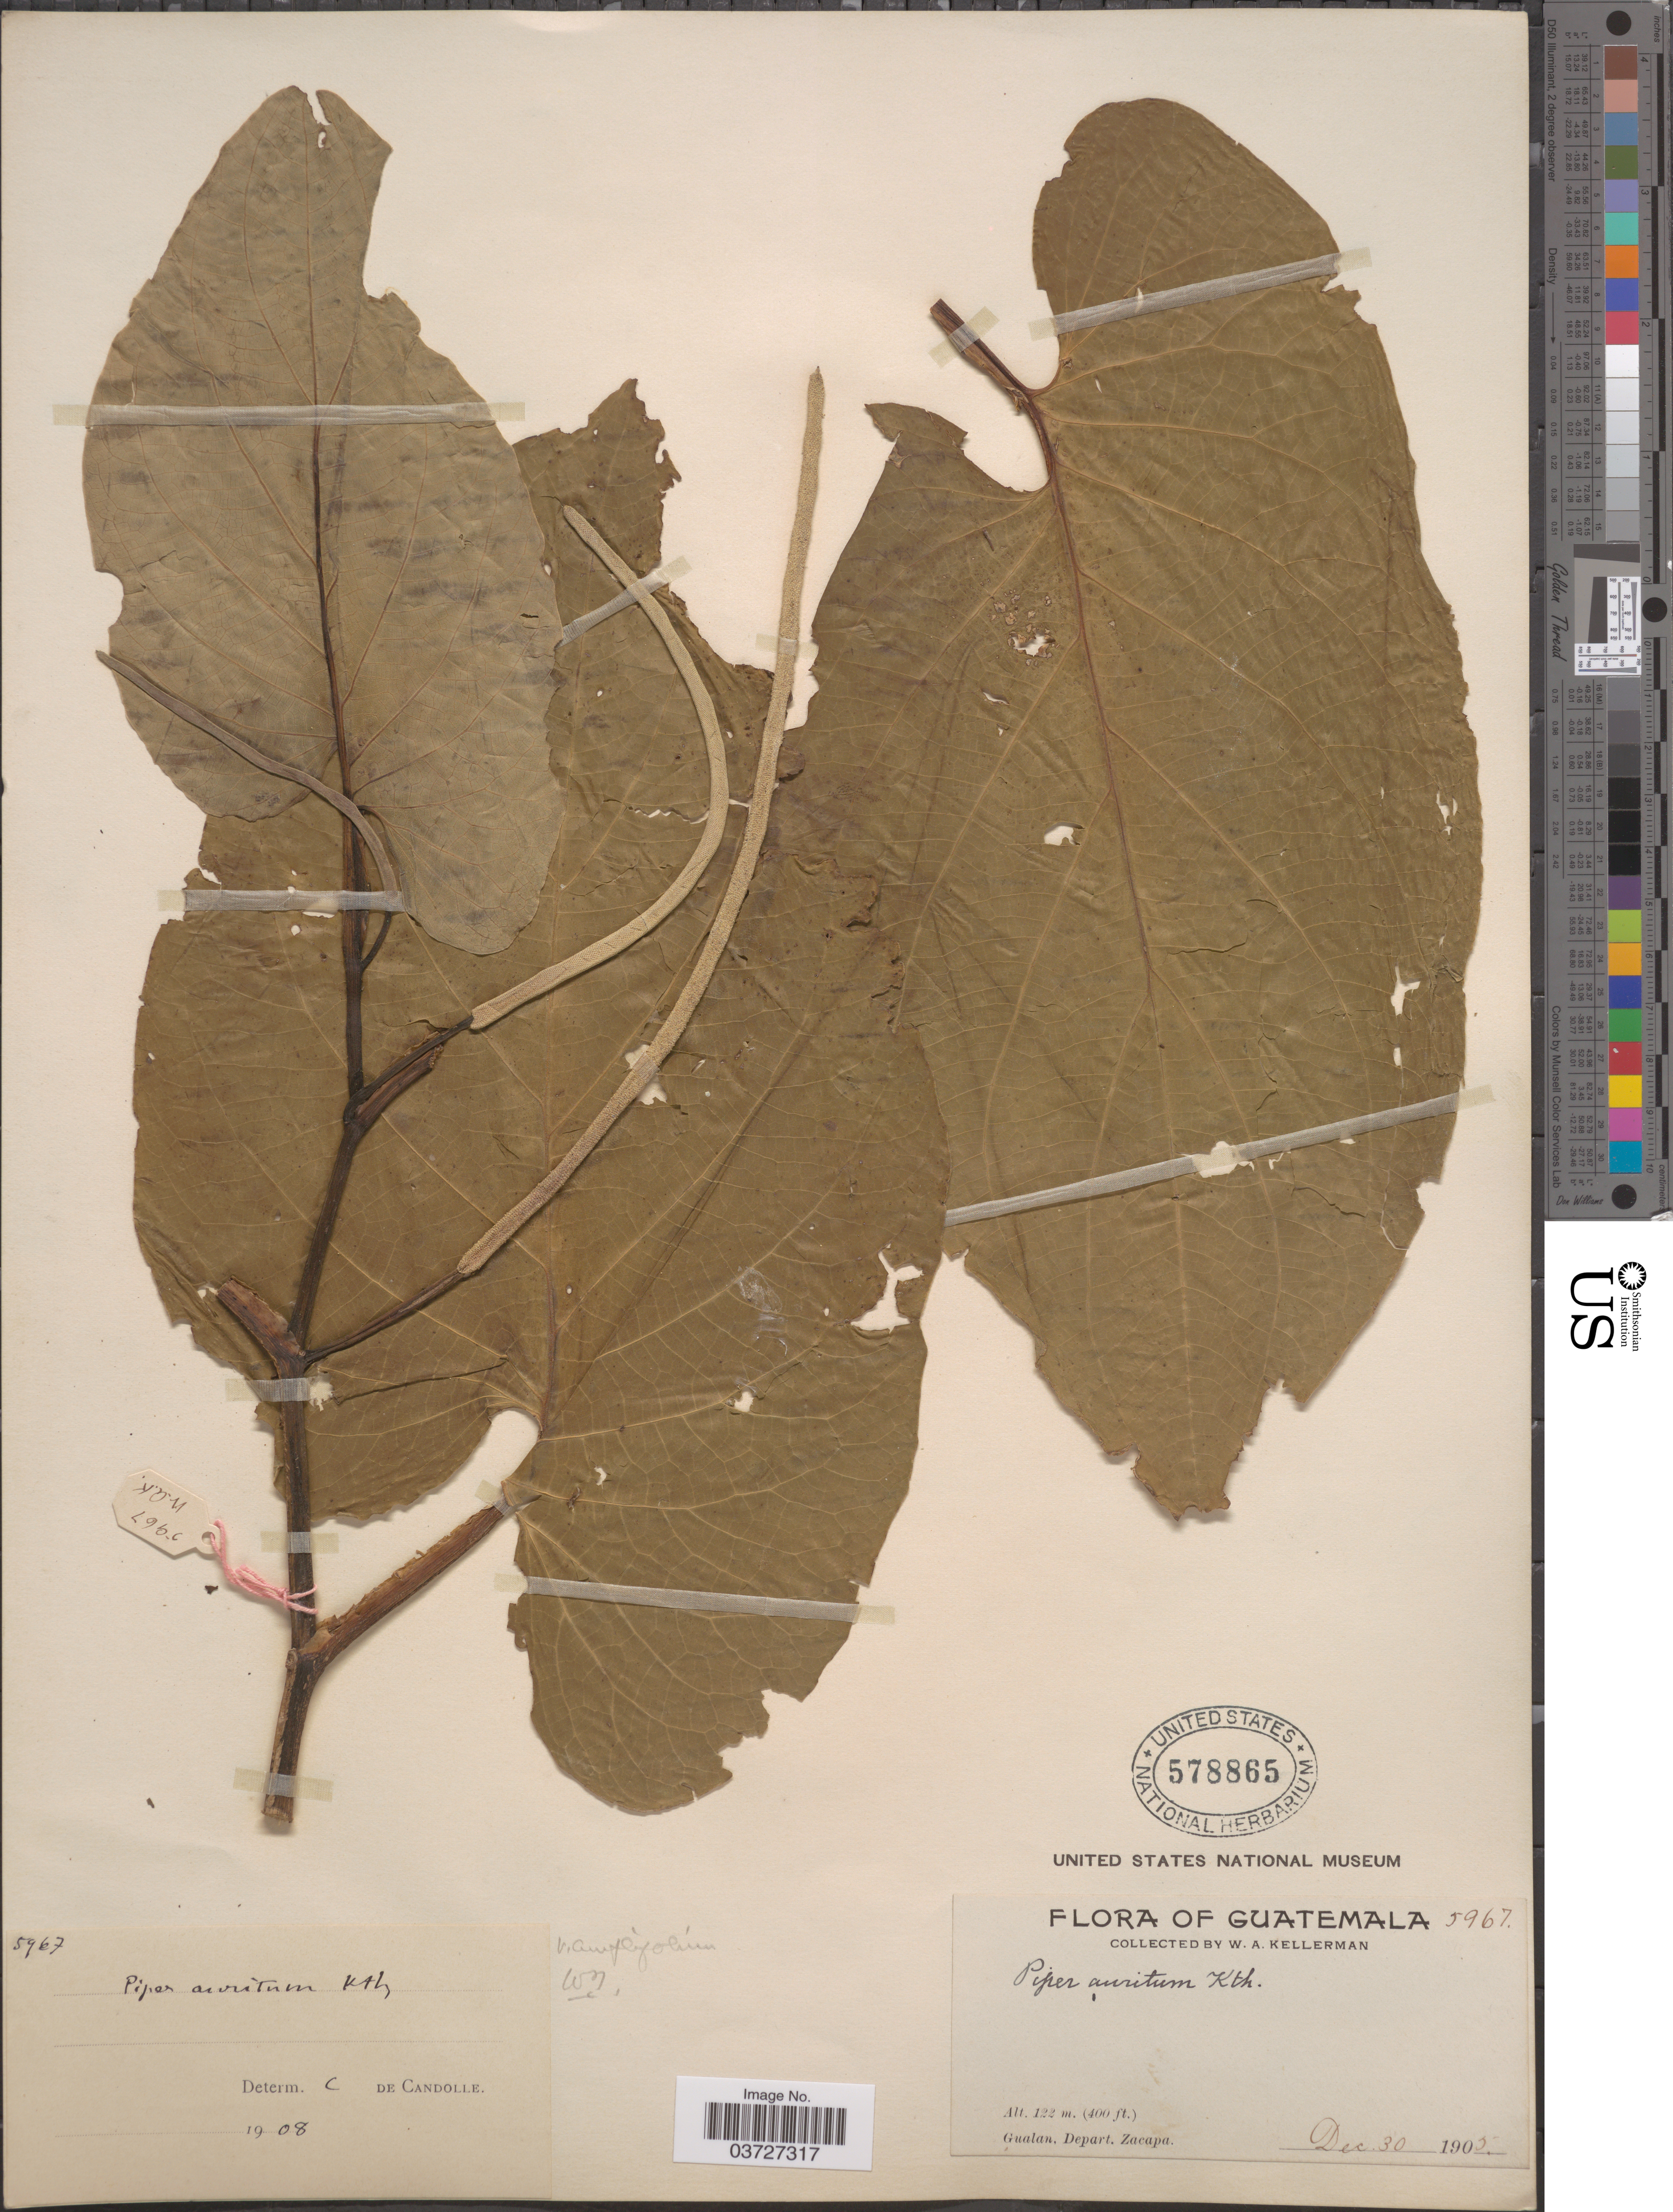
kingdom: Plantae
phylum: Tracheophyta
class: Magnoliopsida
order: Piperales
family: Piperaceae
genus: Piper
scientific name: Piper auritum var. amplifolium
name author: C. DC.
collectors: W. Kellerman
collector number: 5967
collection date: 1905-12-30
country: Guatemala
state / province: Zacapa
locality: Gualan, Depart. Zacapa.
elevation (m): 122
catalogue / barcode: US 578865